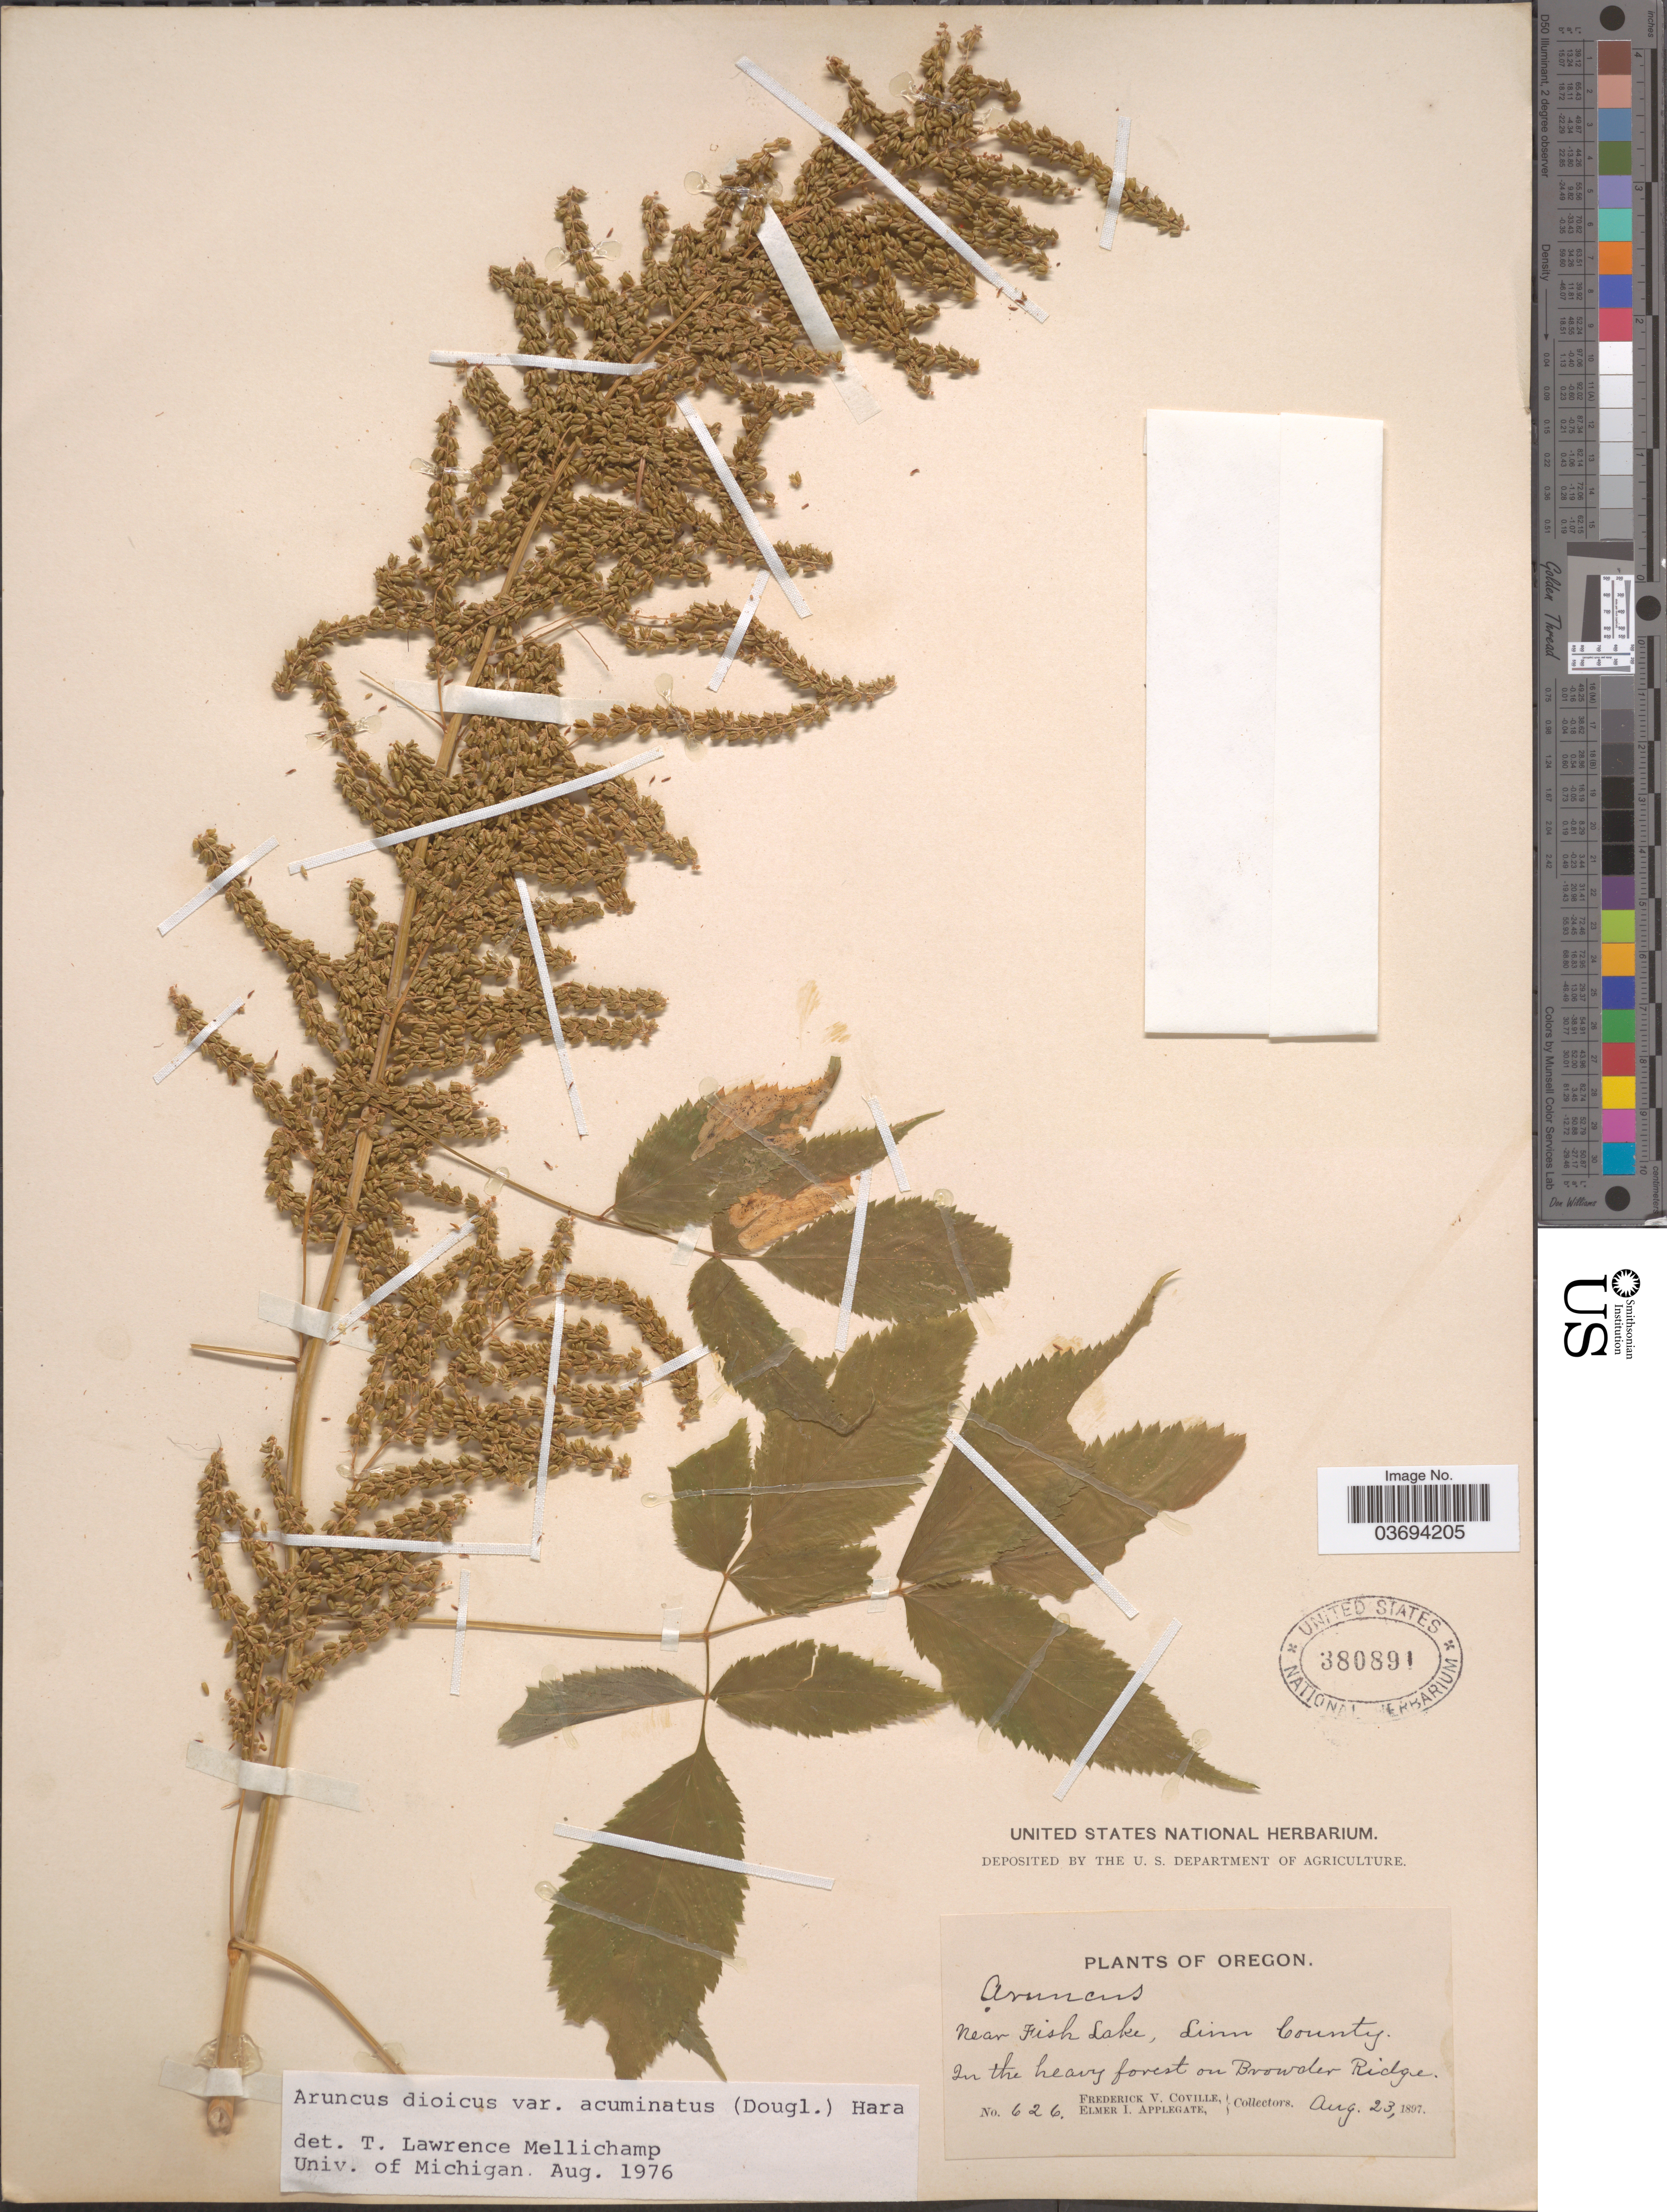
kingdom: Plantae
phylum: Tracheophyta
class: Magnoliopsida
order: Rosales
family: Rosaceae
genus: Aruncus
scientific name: Aruncus dioicus var. acuminatus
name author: (Rydb.) H. Hara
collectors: F. V. Coville & E. I. Applegate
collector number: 626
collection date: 1897-08-23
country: United States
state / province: Oregon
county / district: Linn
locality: Near Fish Lake, Linn County. In the heavy forest on Browder Ridge.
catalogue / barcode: US 380891